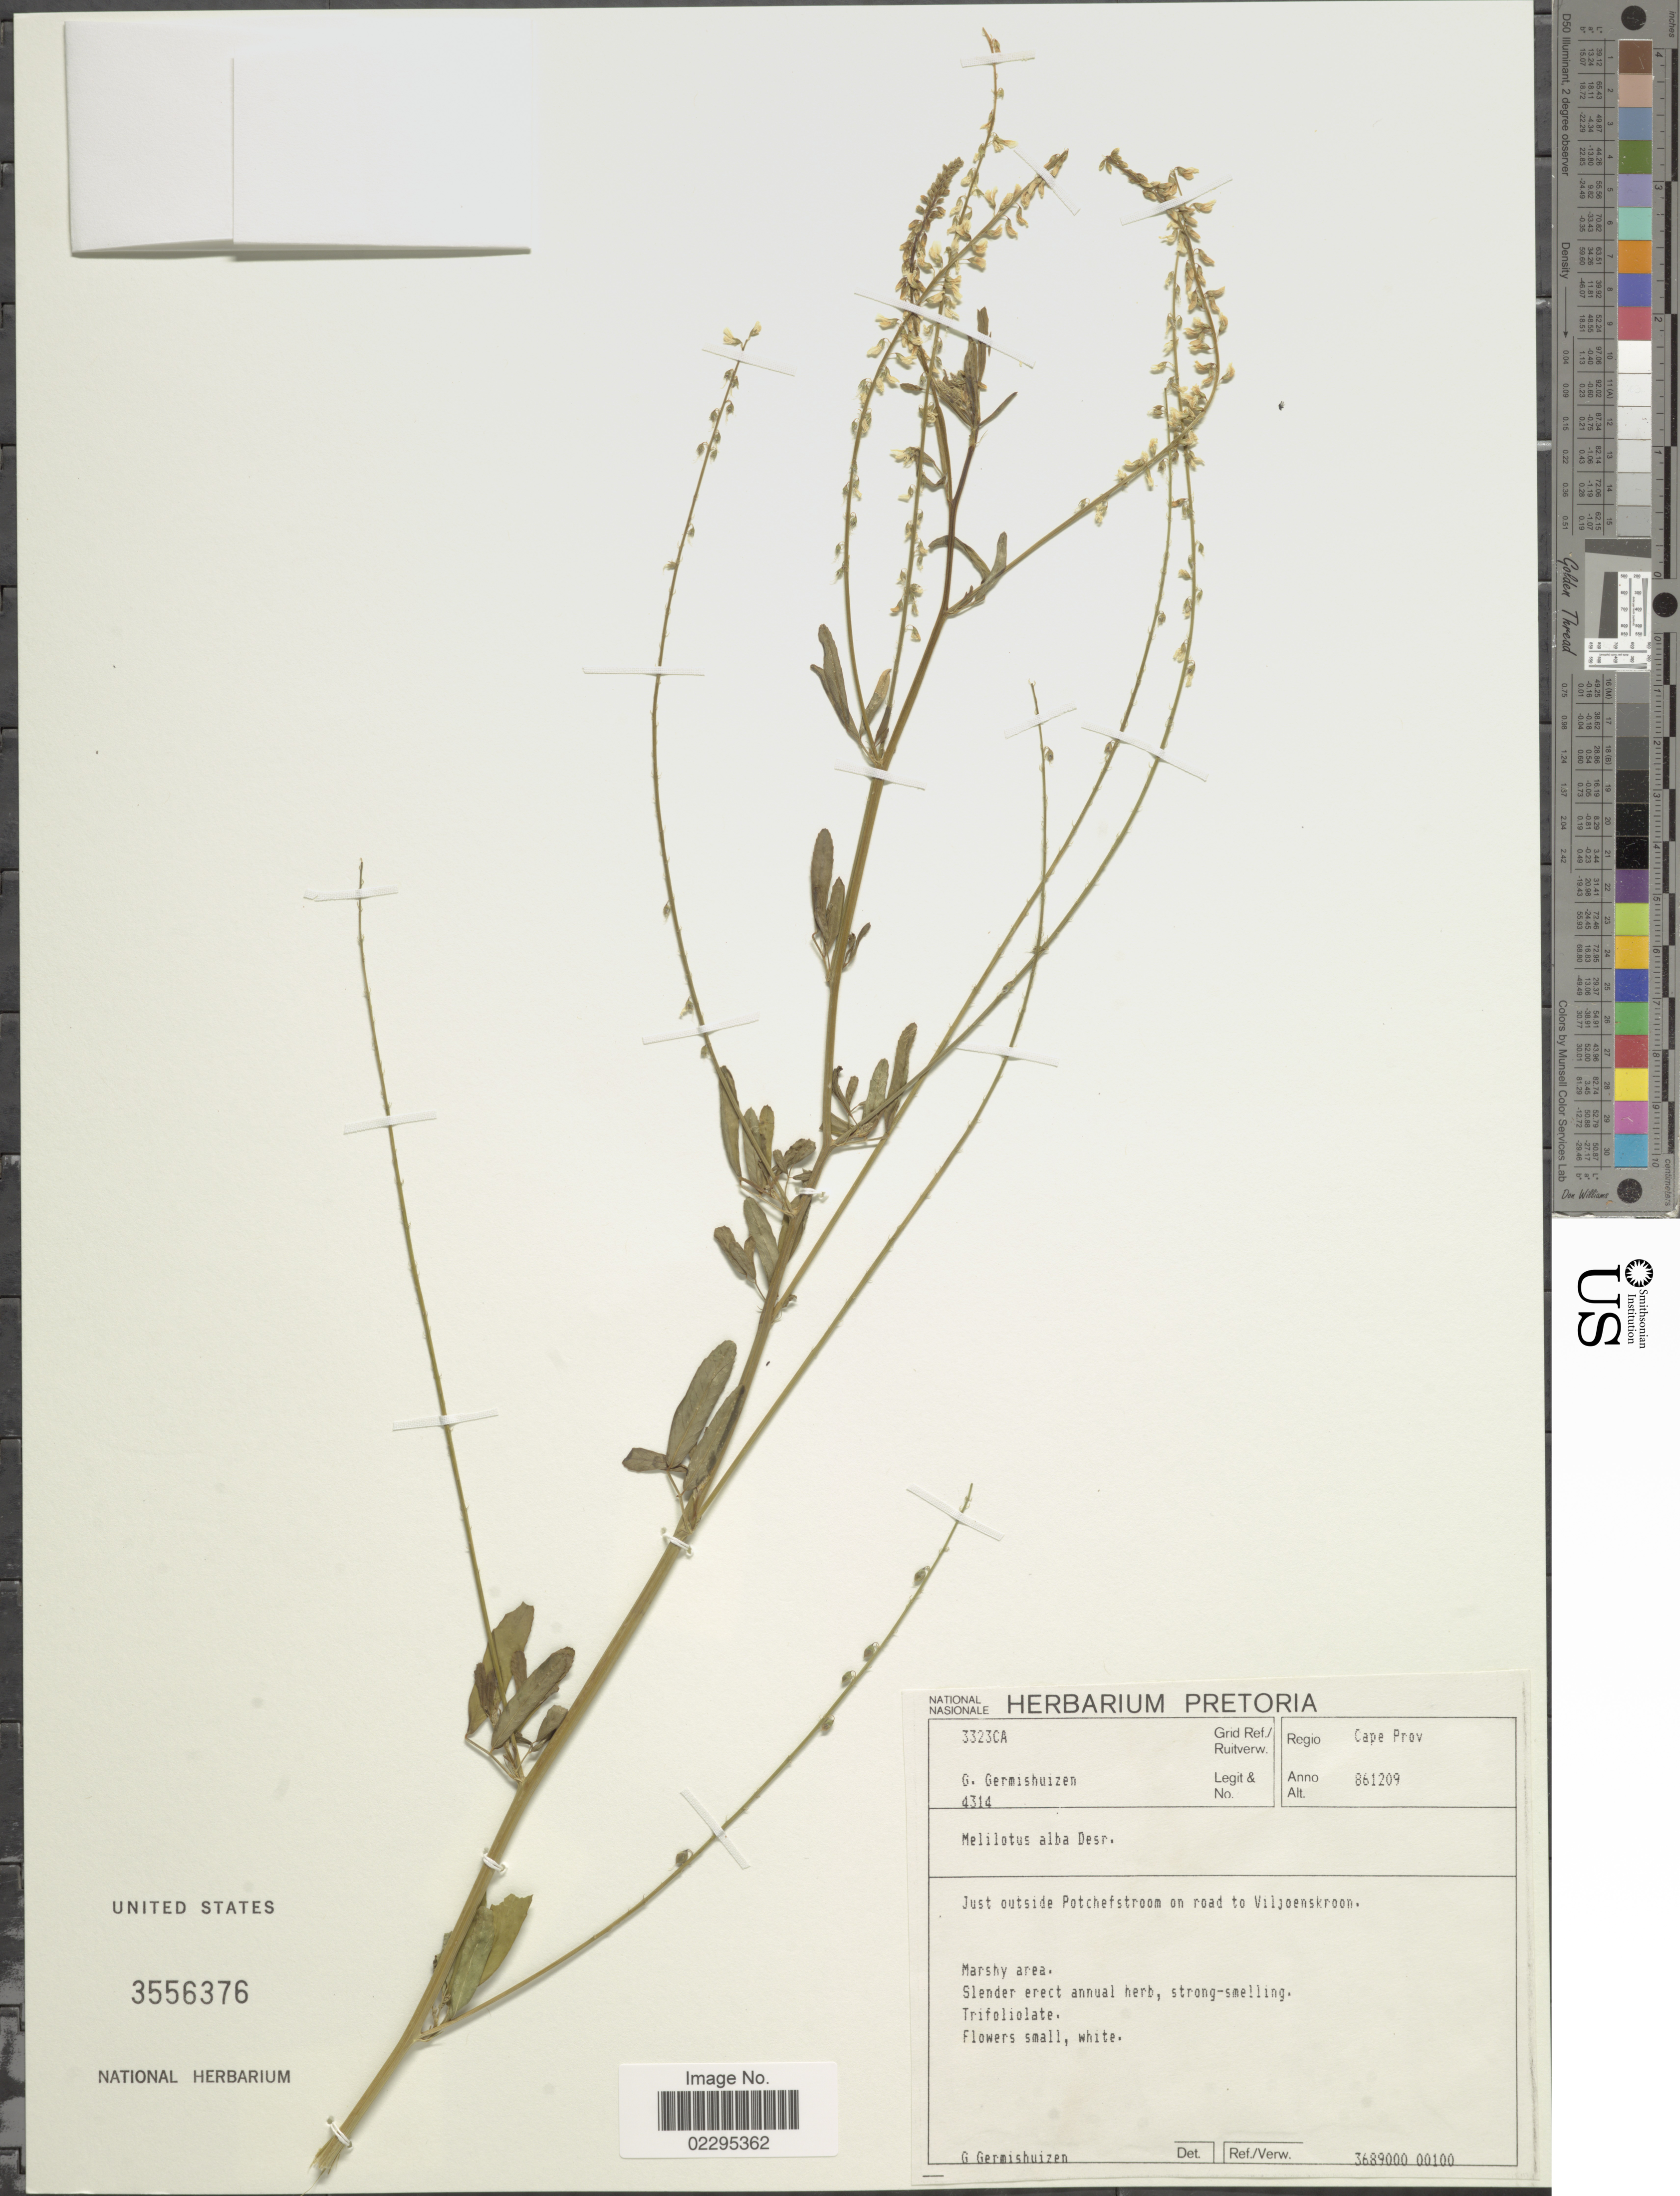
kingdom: Plantae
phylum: Tracheophyta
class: Magnoliopsida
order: Fabales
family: Fabaceae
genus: Melilotus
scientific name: Melilotus albus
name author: Medik.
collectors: G. Germishuizen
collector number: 4314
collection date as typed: Transcribed d/m/y: 9/12/86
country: South Africa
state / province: North West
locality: Cape Prov. Just outside Potchefstroom on road to Viljoenskroon.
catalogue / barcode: US 3556376